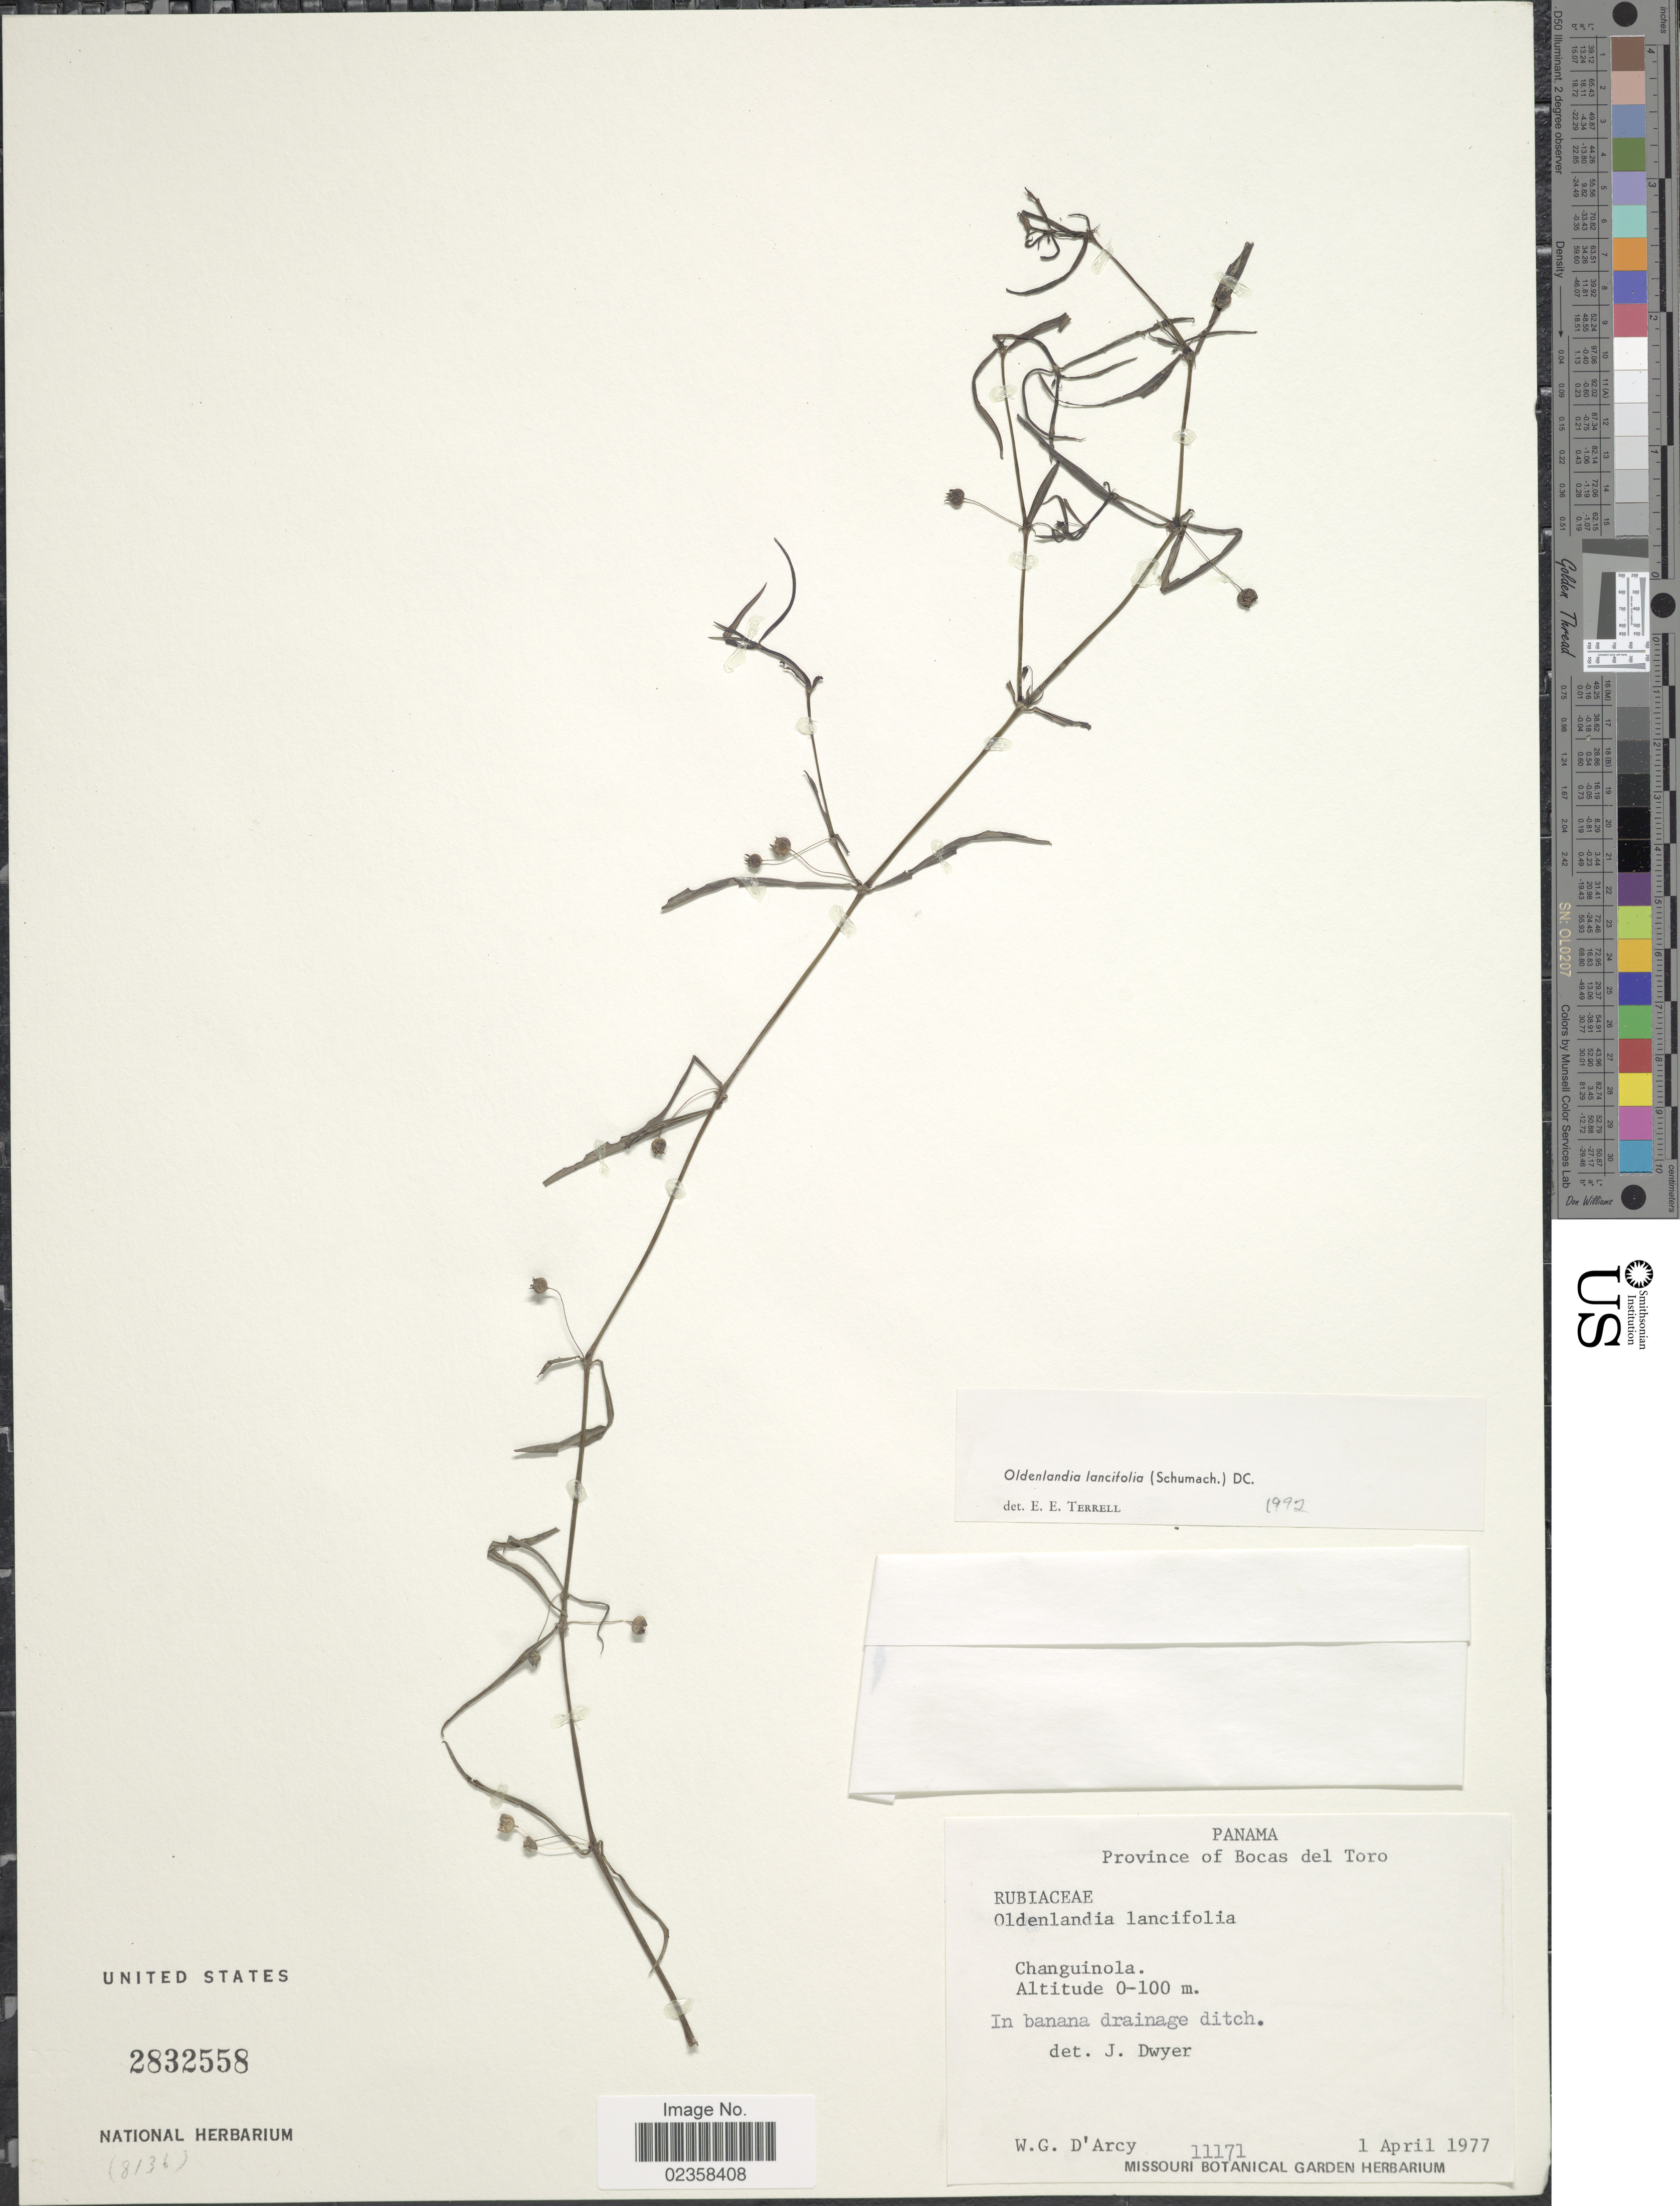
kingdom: Plantae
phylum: Tracheophyta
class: Magnoliopsida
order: Gentianales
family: Rubiaceae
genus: Oldenlandia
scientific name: Oldenlandia lancifolia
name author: (Schumach.) DC.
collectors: W. G. D'Arcy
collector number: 11171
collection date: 1977-04-01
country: Panama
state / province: Bocas del Toro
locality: Changuinola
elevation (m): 0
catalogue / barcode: US 2832558